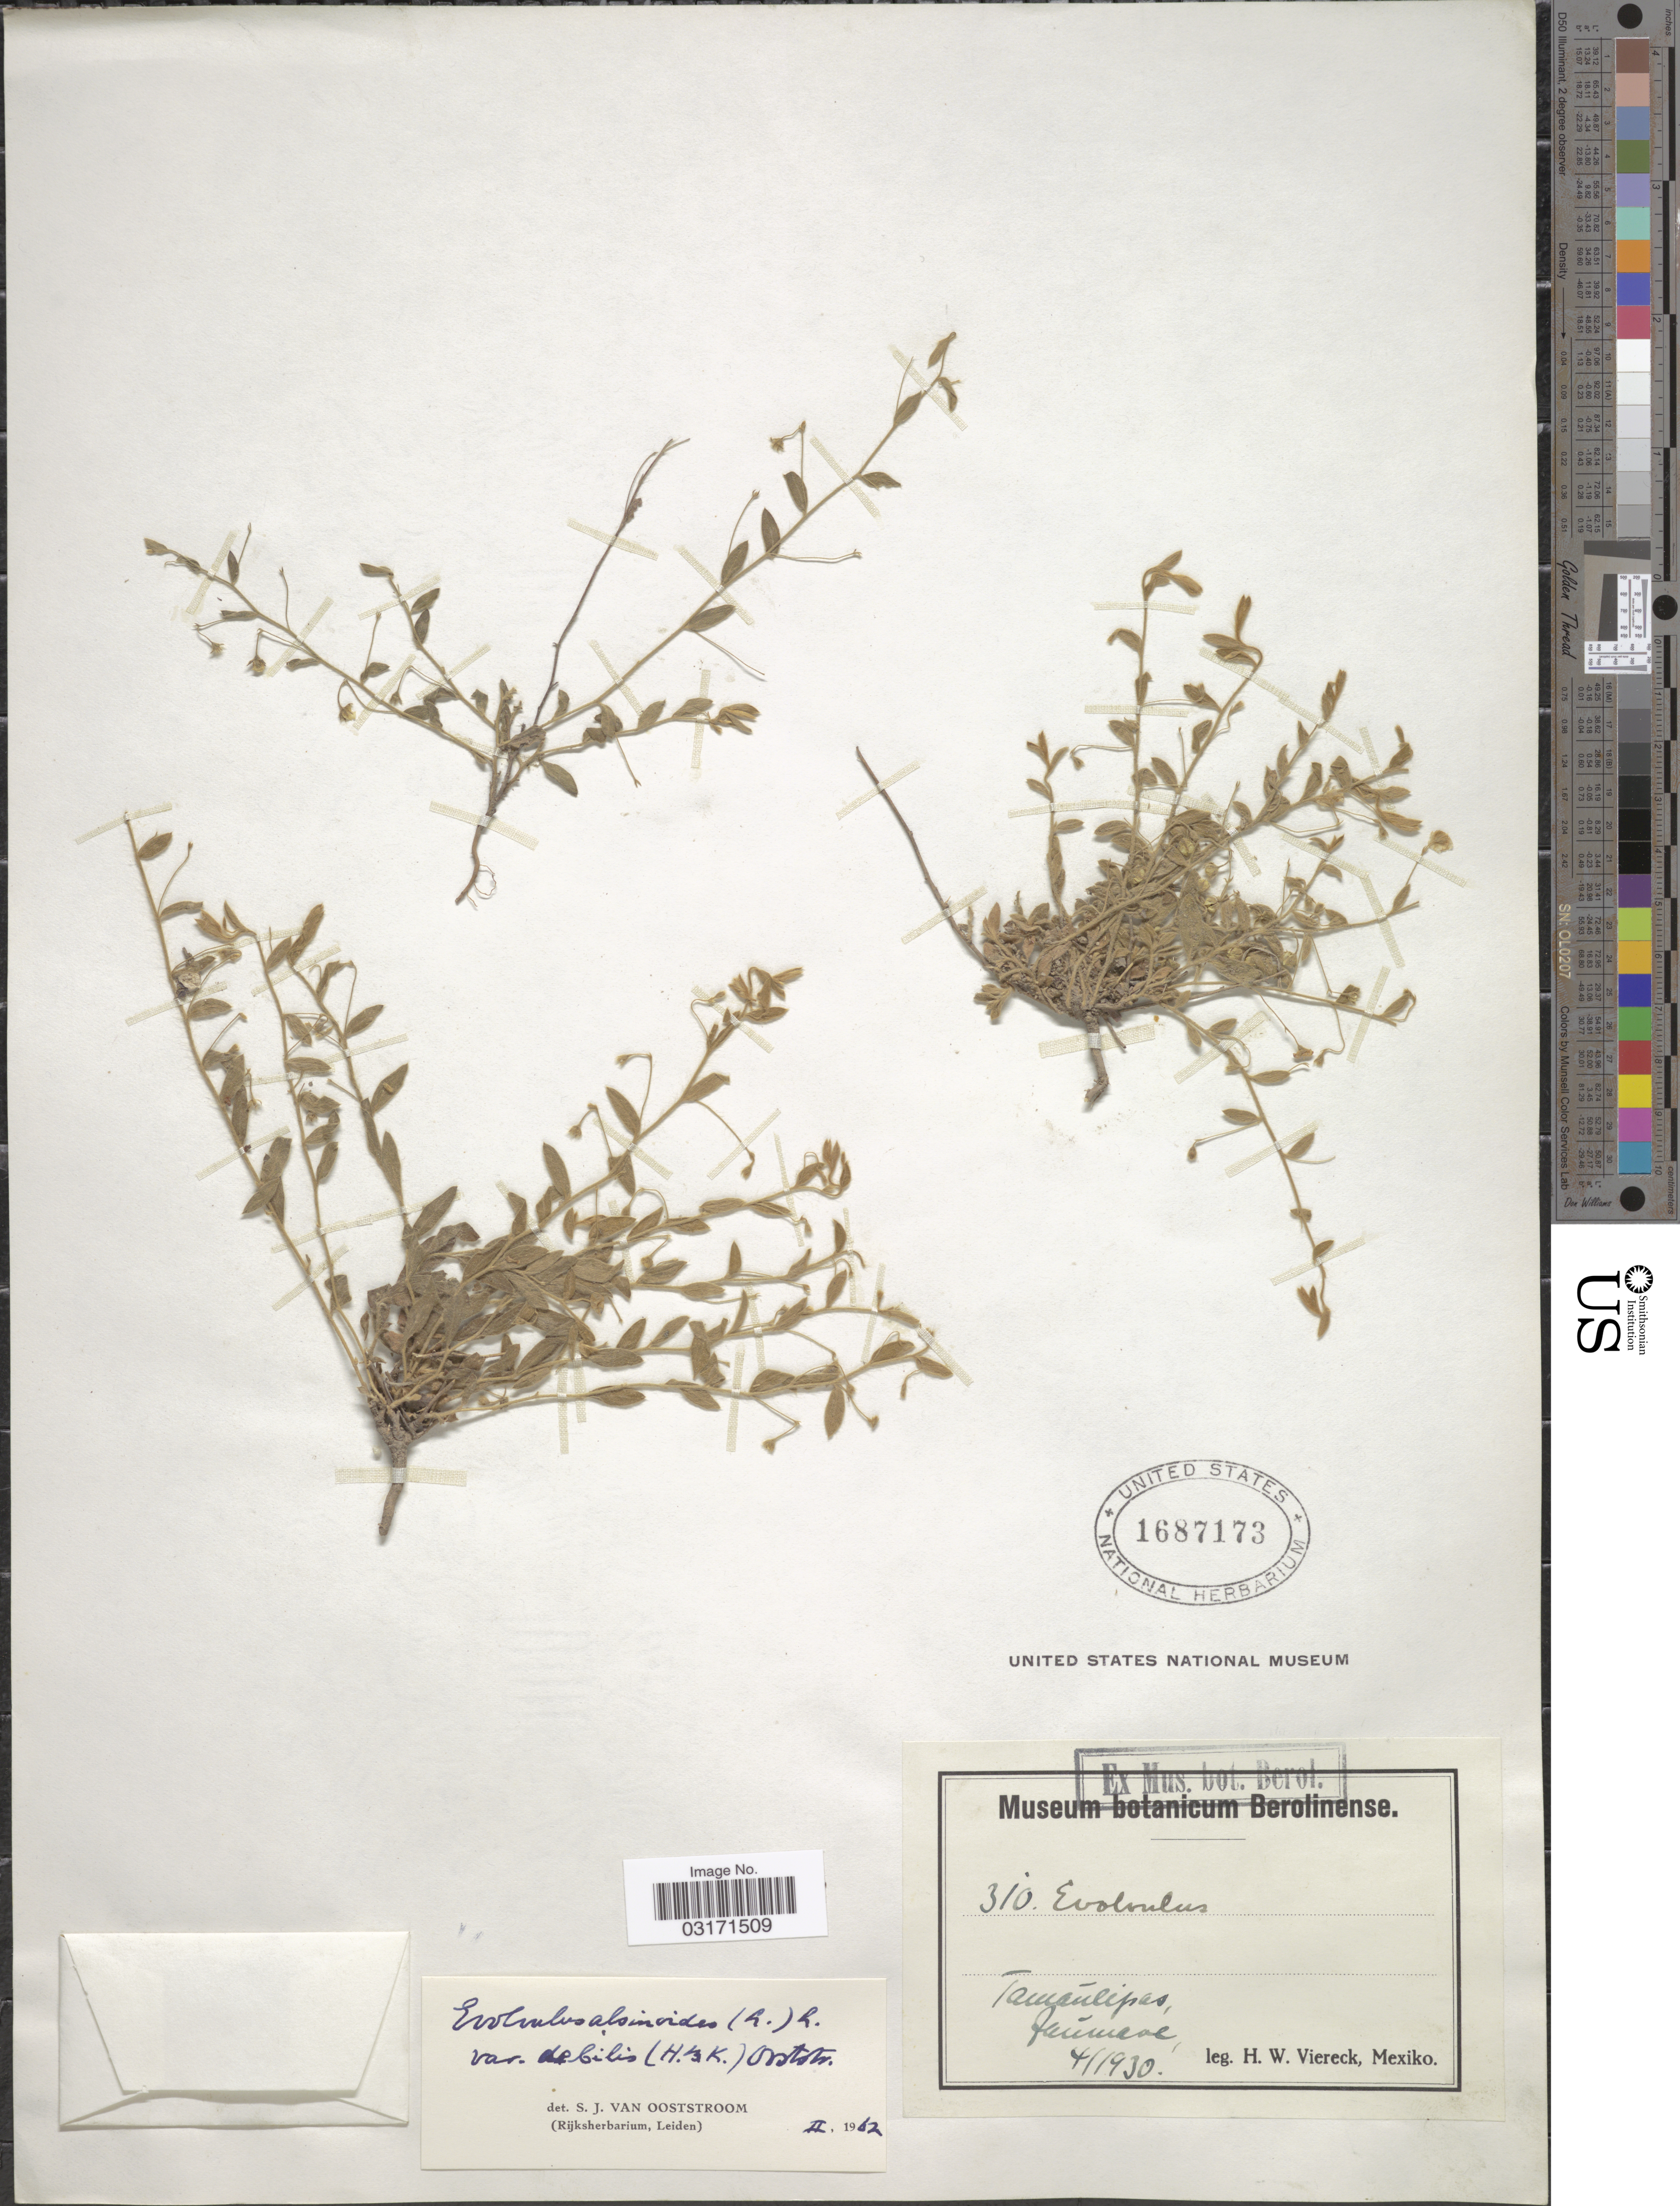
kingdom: Plantae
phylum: Tracheophyta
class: Magnoliopsida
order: Solanales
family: Convolvulaceae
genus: Evolvulus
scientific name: Evolvulus alsinoides var. debilis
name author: (Kunth) Ooststr.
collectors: H. W. Viereck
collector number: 310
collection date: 1930-04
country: Mexico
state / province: Tamaulipas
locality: Tamaulipas, Jaumave.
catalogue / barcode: US 1687173